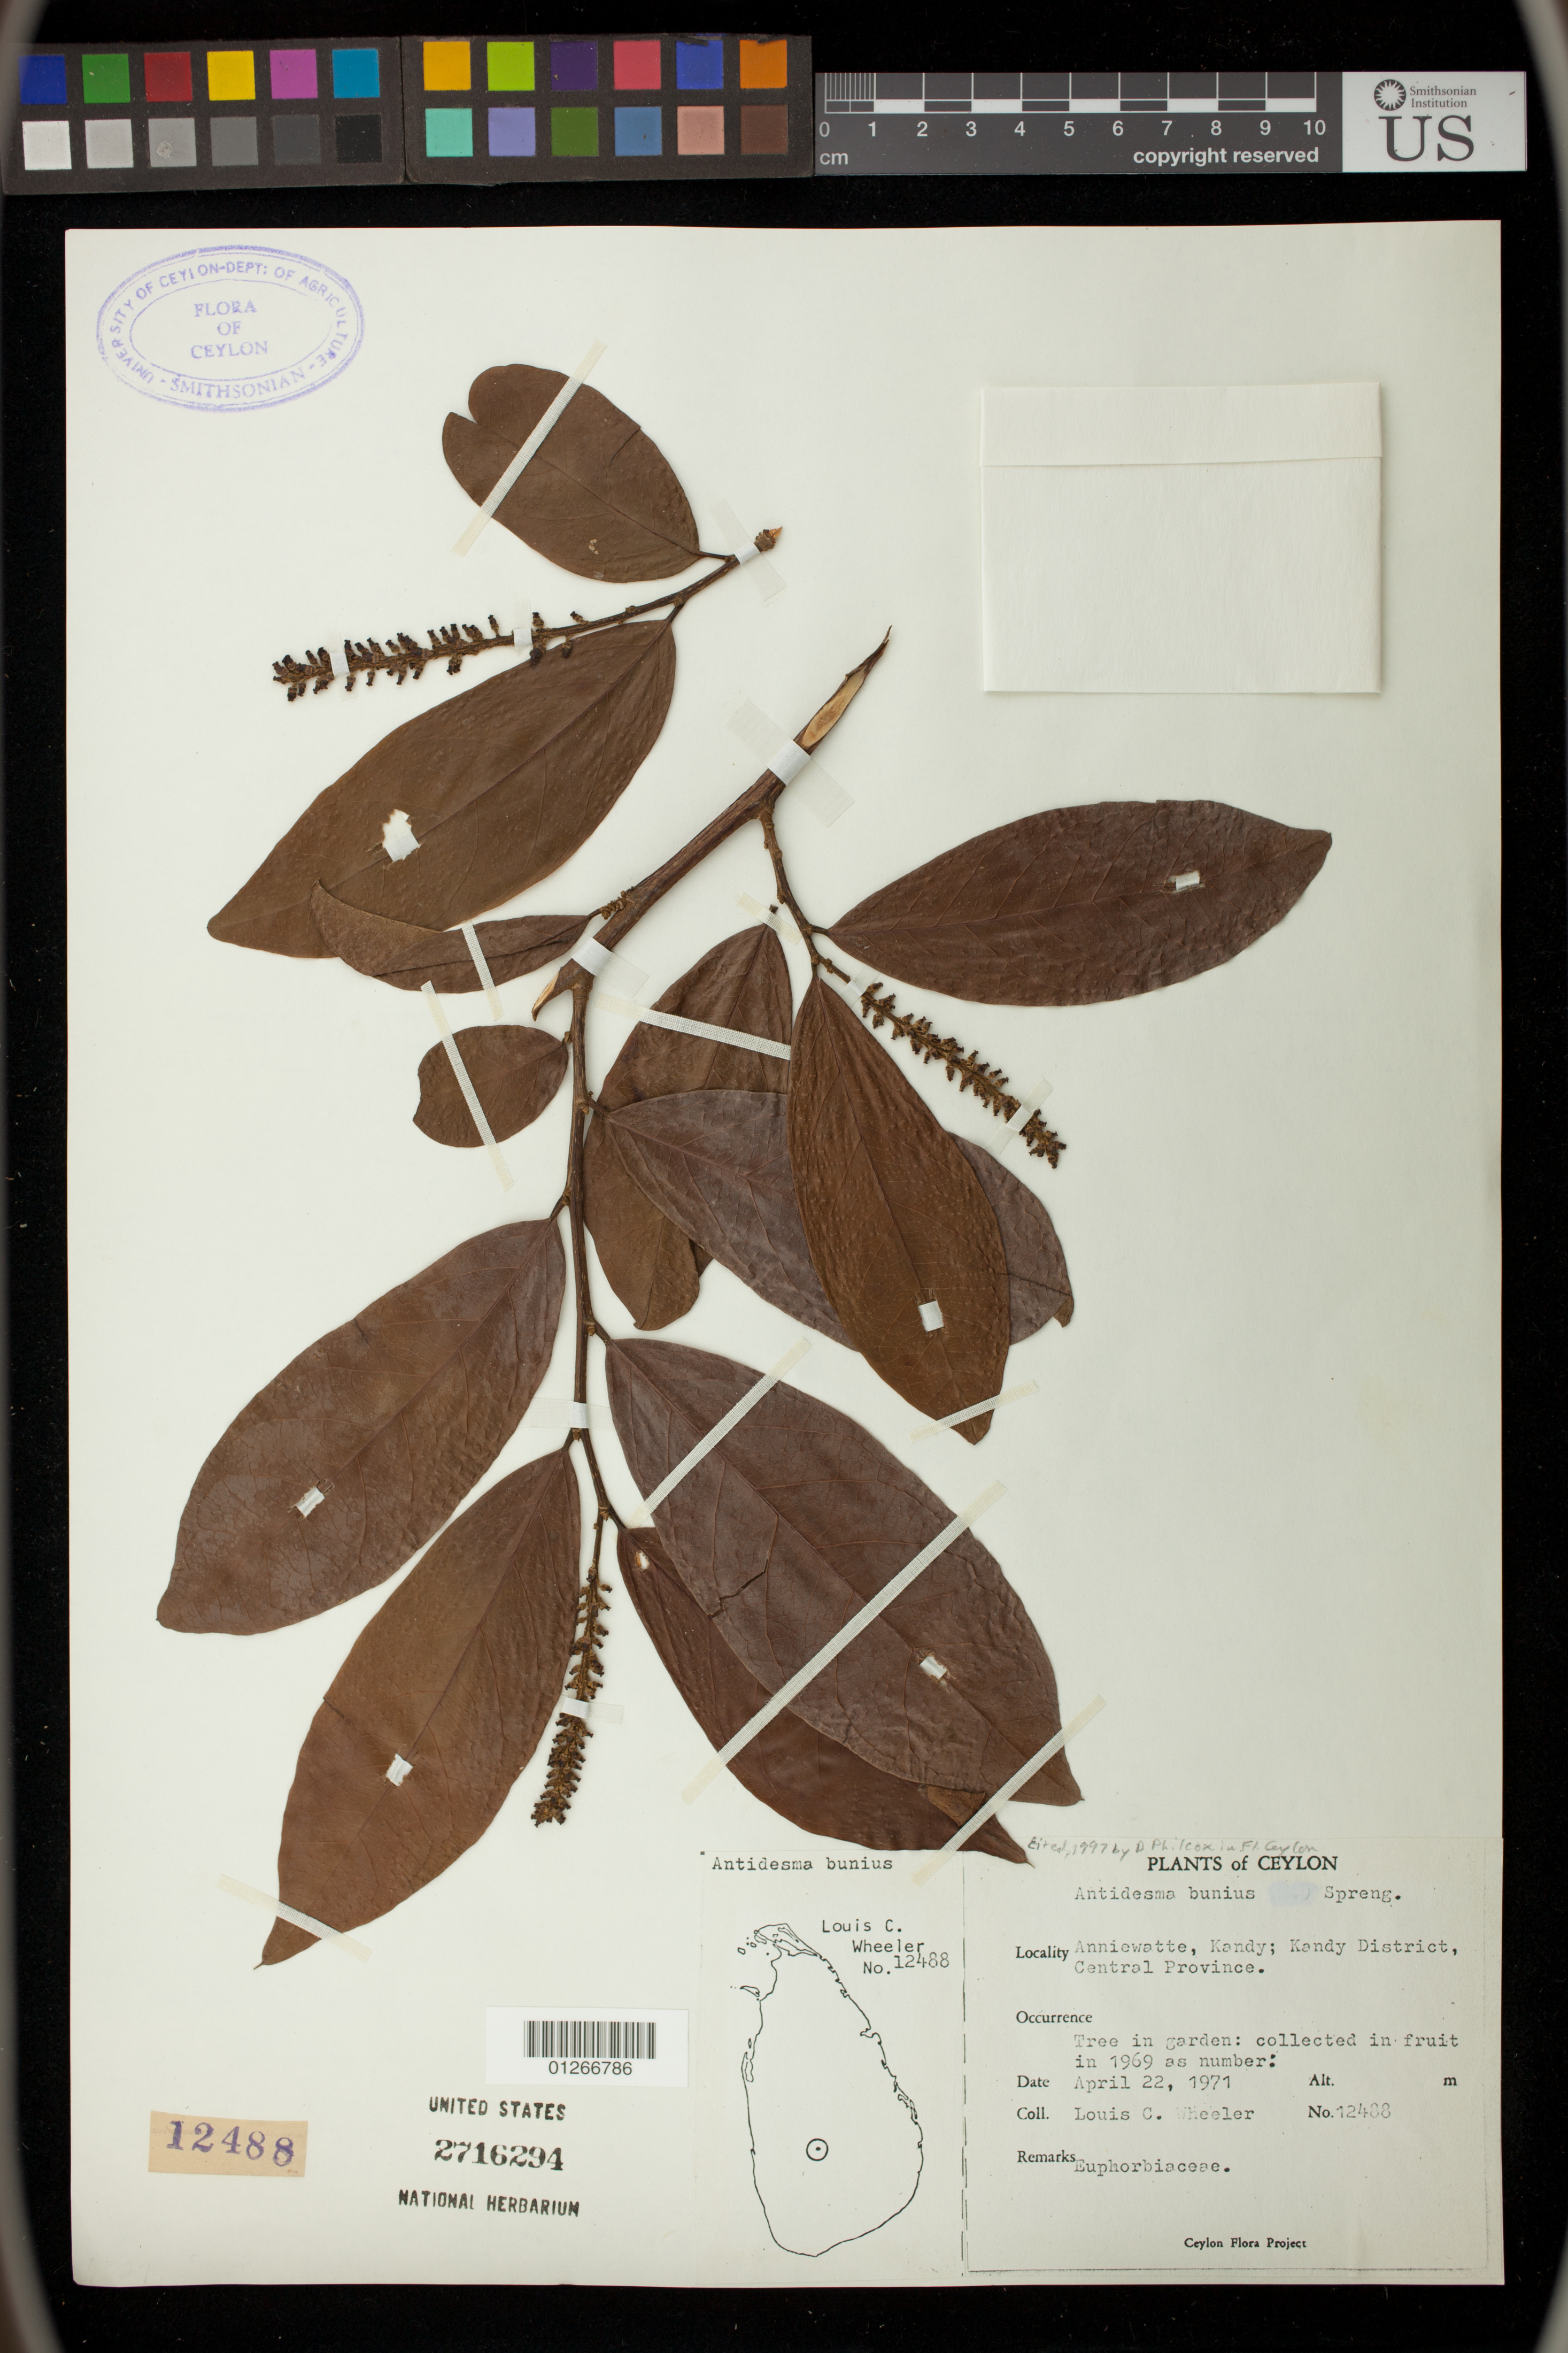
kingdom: Plantae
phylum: Tracheophyta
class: Magnoliopsida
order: Malpighiales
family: Phyllanthaceae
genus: Antidesma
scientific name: Antidesma bunius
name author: (L.) Spreng.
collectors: L. C. Wheeler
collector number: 12488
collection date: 1971-04-22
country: Sri Lanka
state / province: Central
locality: Anniewatte, Kandy; Kandy District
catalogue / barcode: US 2716294